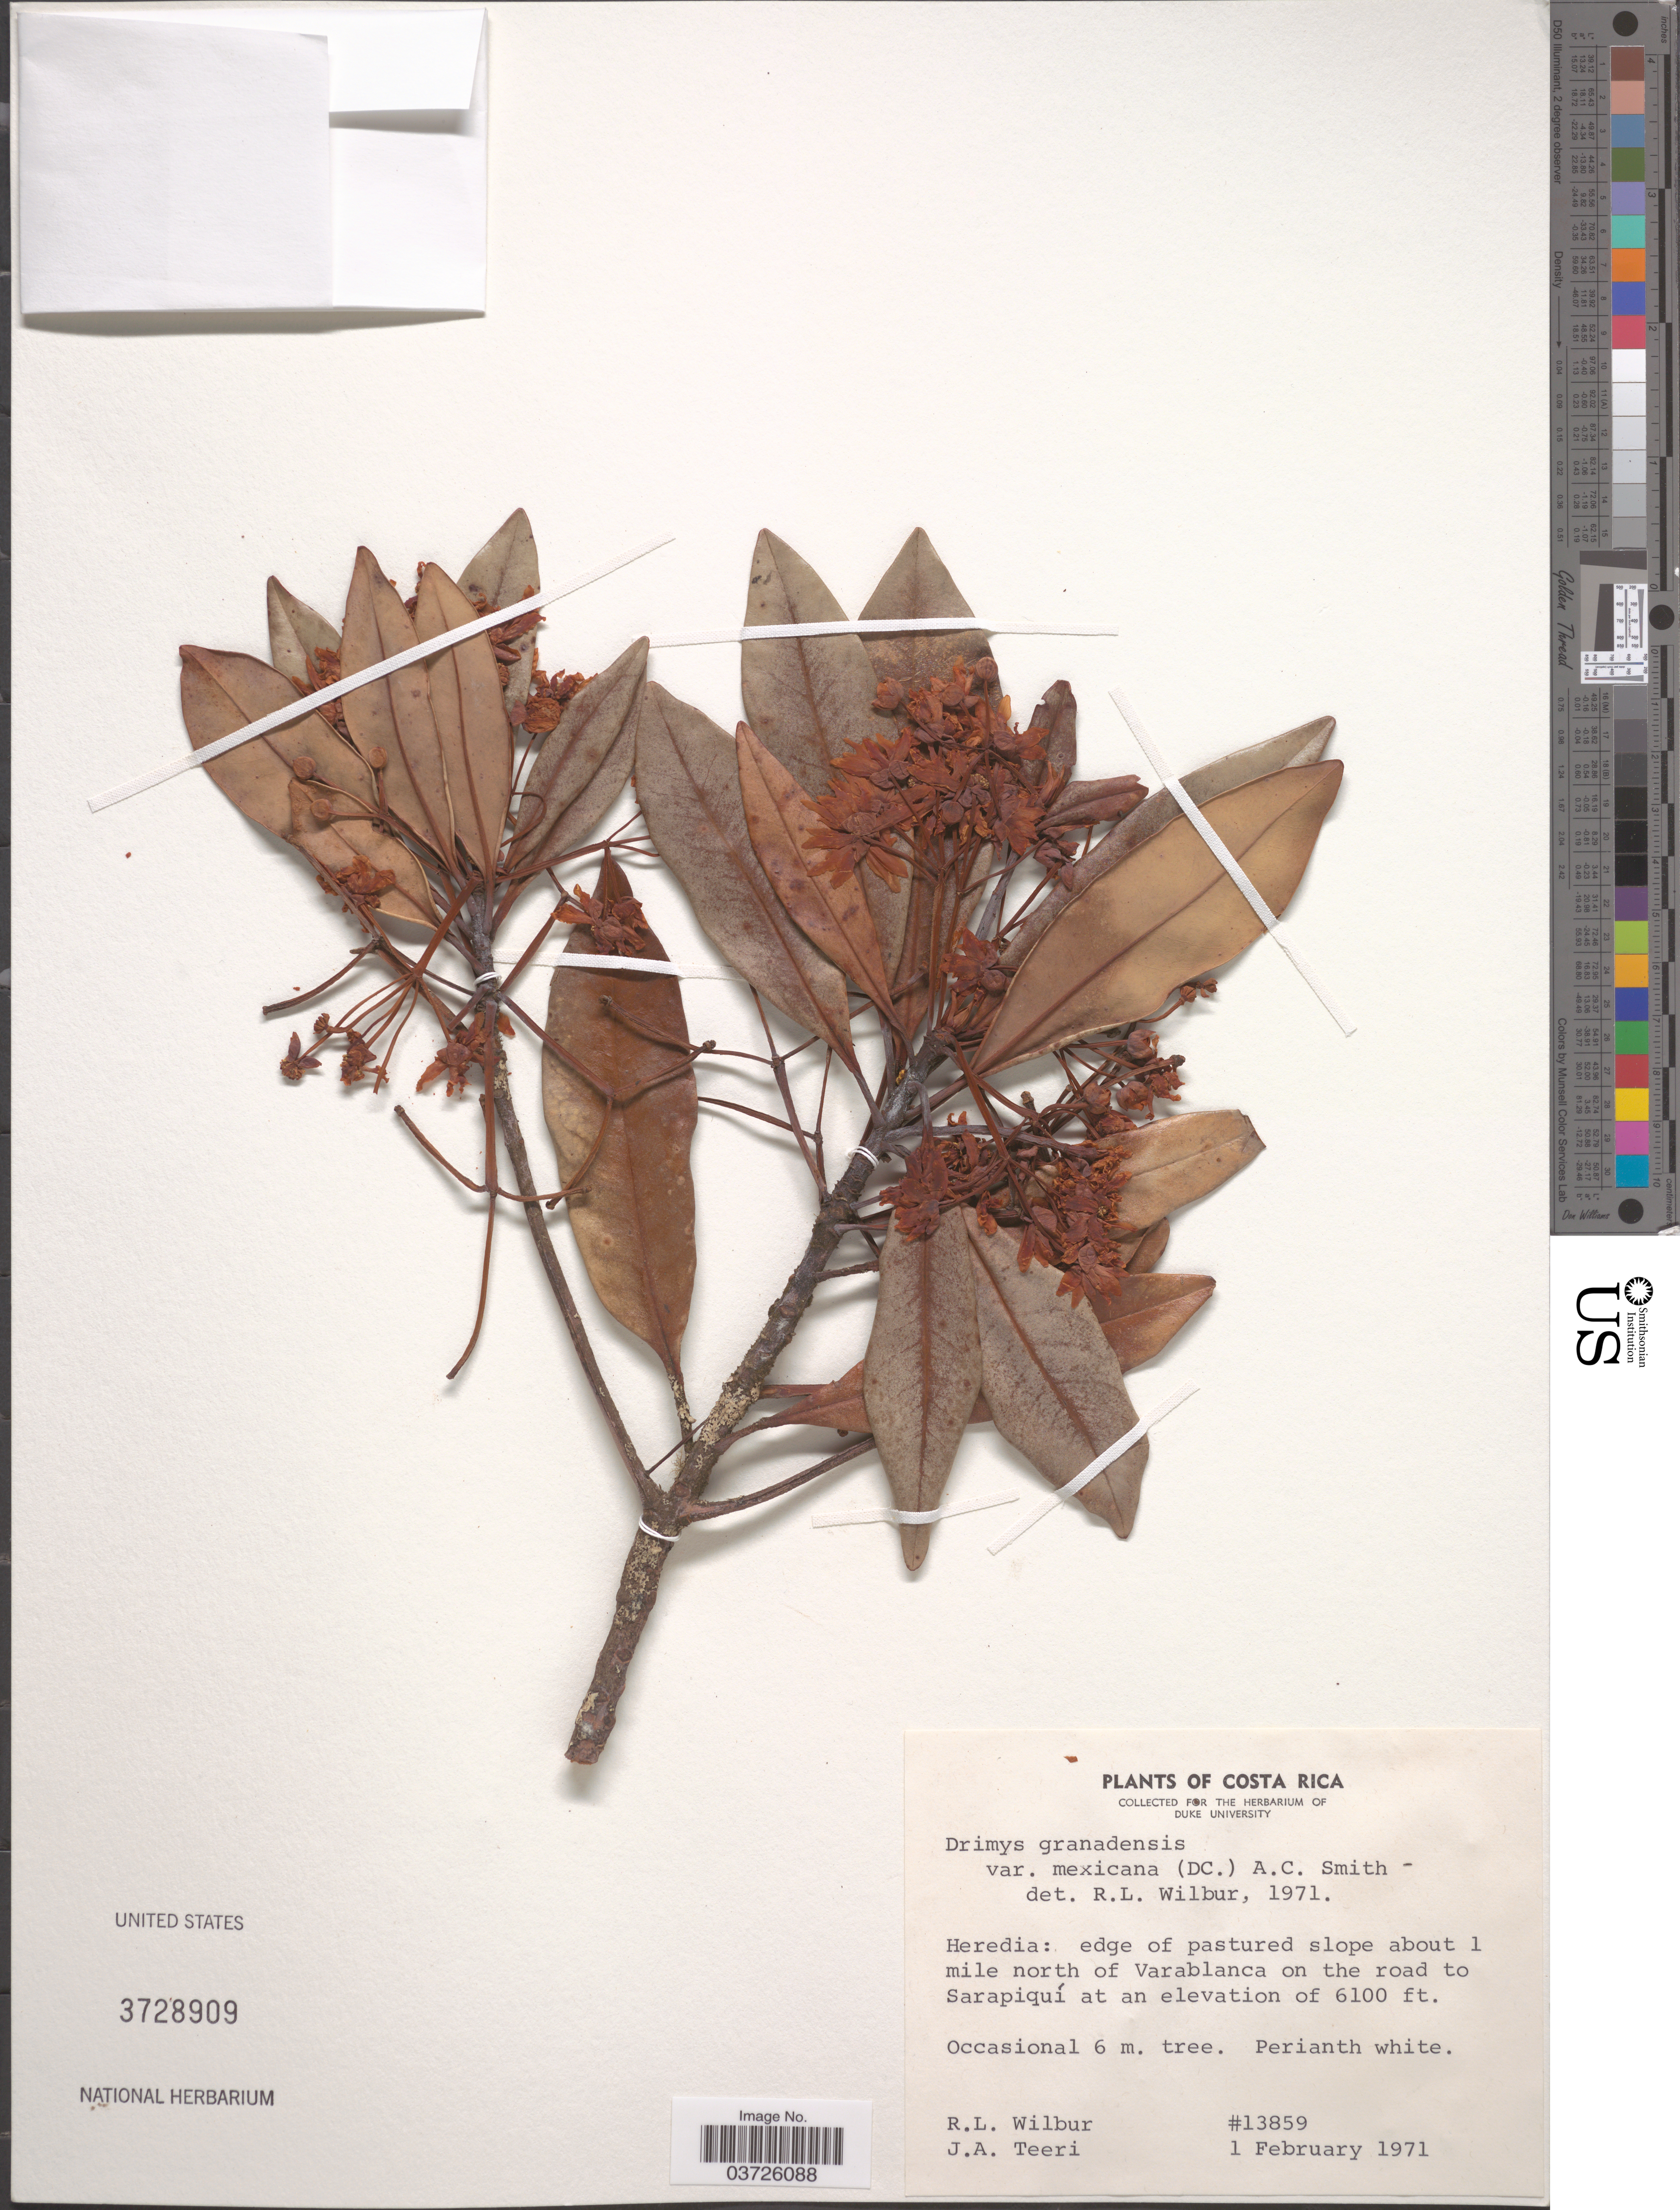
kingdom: Plantae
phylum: Tracheophyta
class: Magnoliopsida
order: Canellales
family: Winteraceae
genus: Drimys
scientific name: Drimys granadensis var. mexicana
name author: L. f.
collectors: R. L. Wilbur & J. Teeri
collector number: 13859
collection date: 1971-02-01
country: Costa Rica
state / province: Heredia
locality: Edge of pastured slope about 1 mile north of Varablanca on the road to Sarapiquí.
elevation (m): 1859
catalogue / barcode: US 3728909